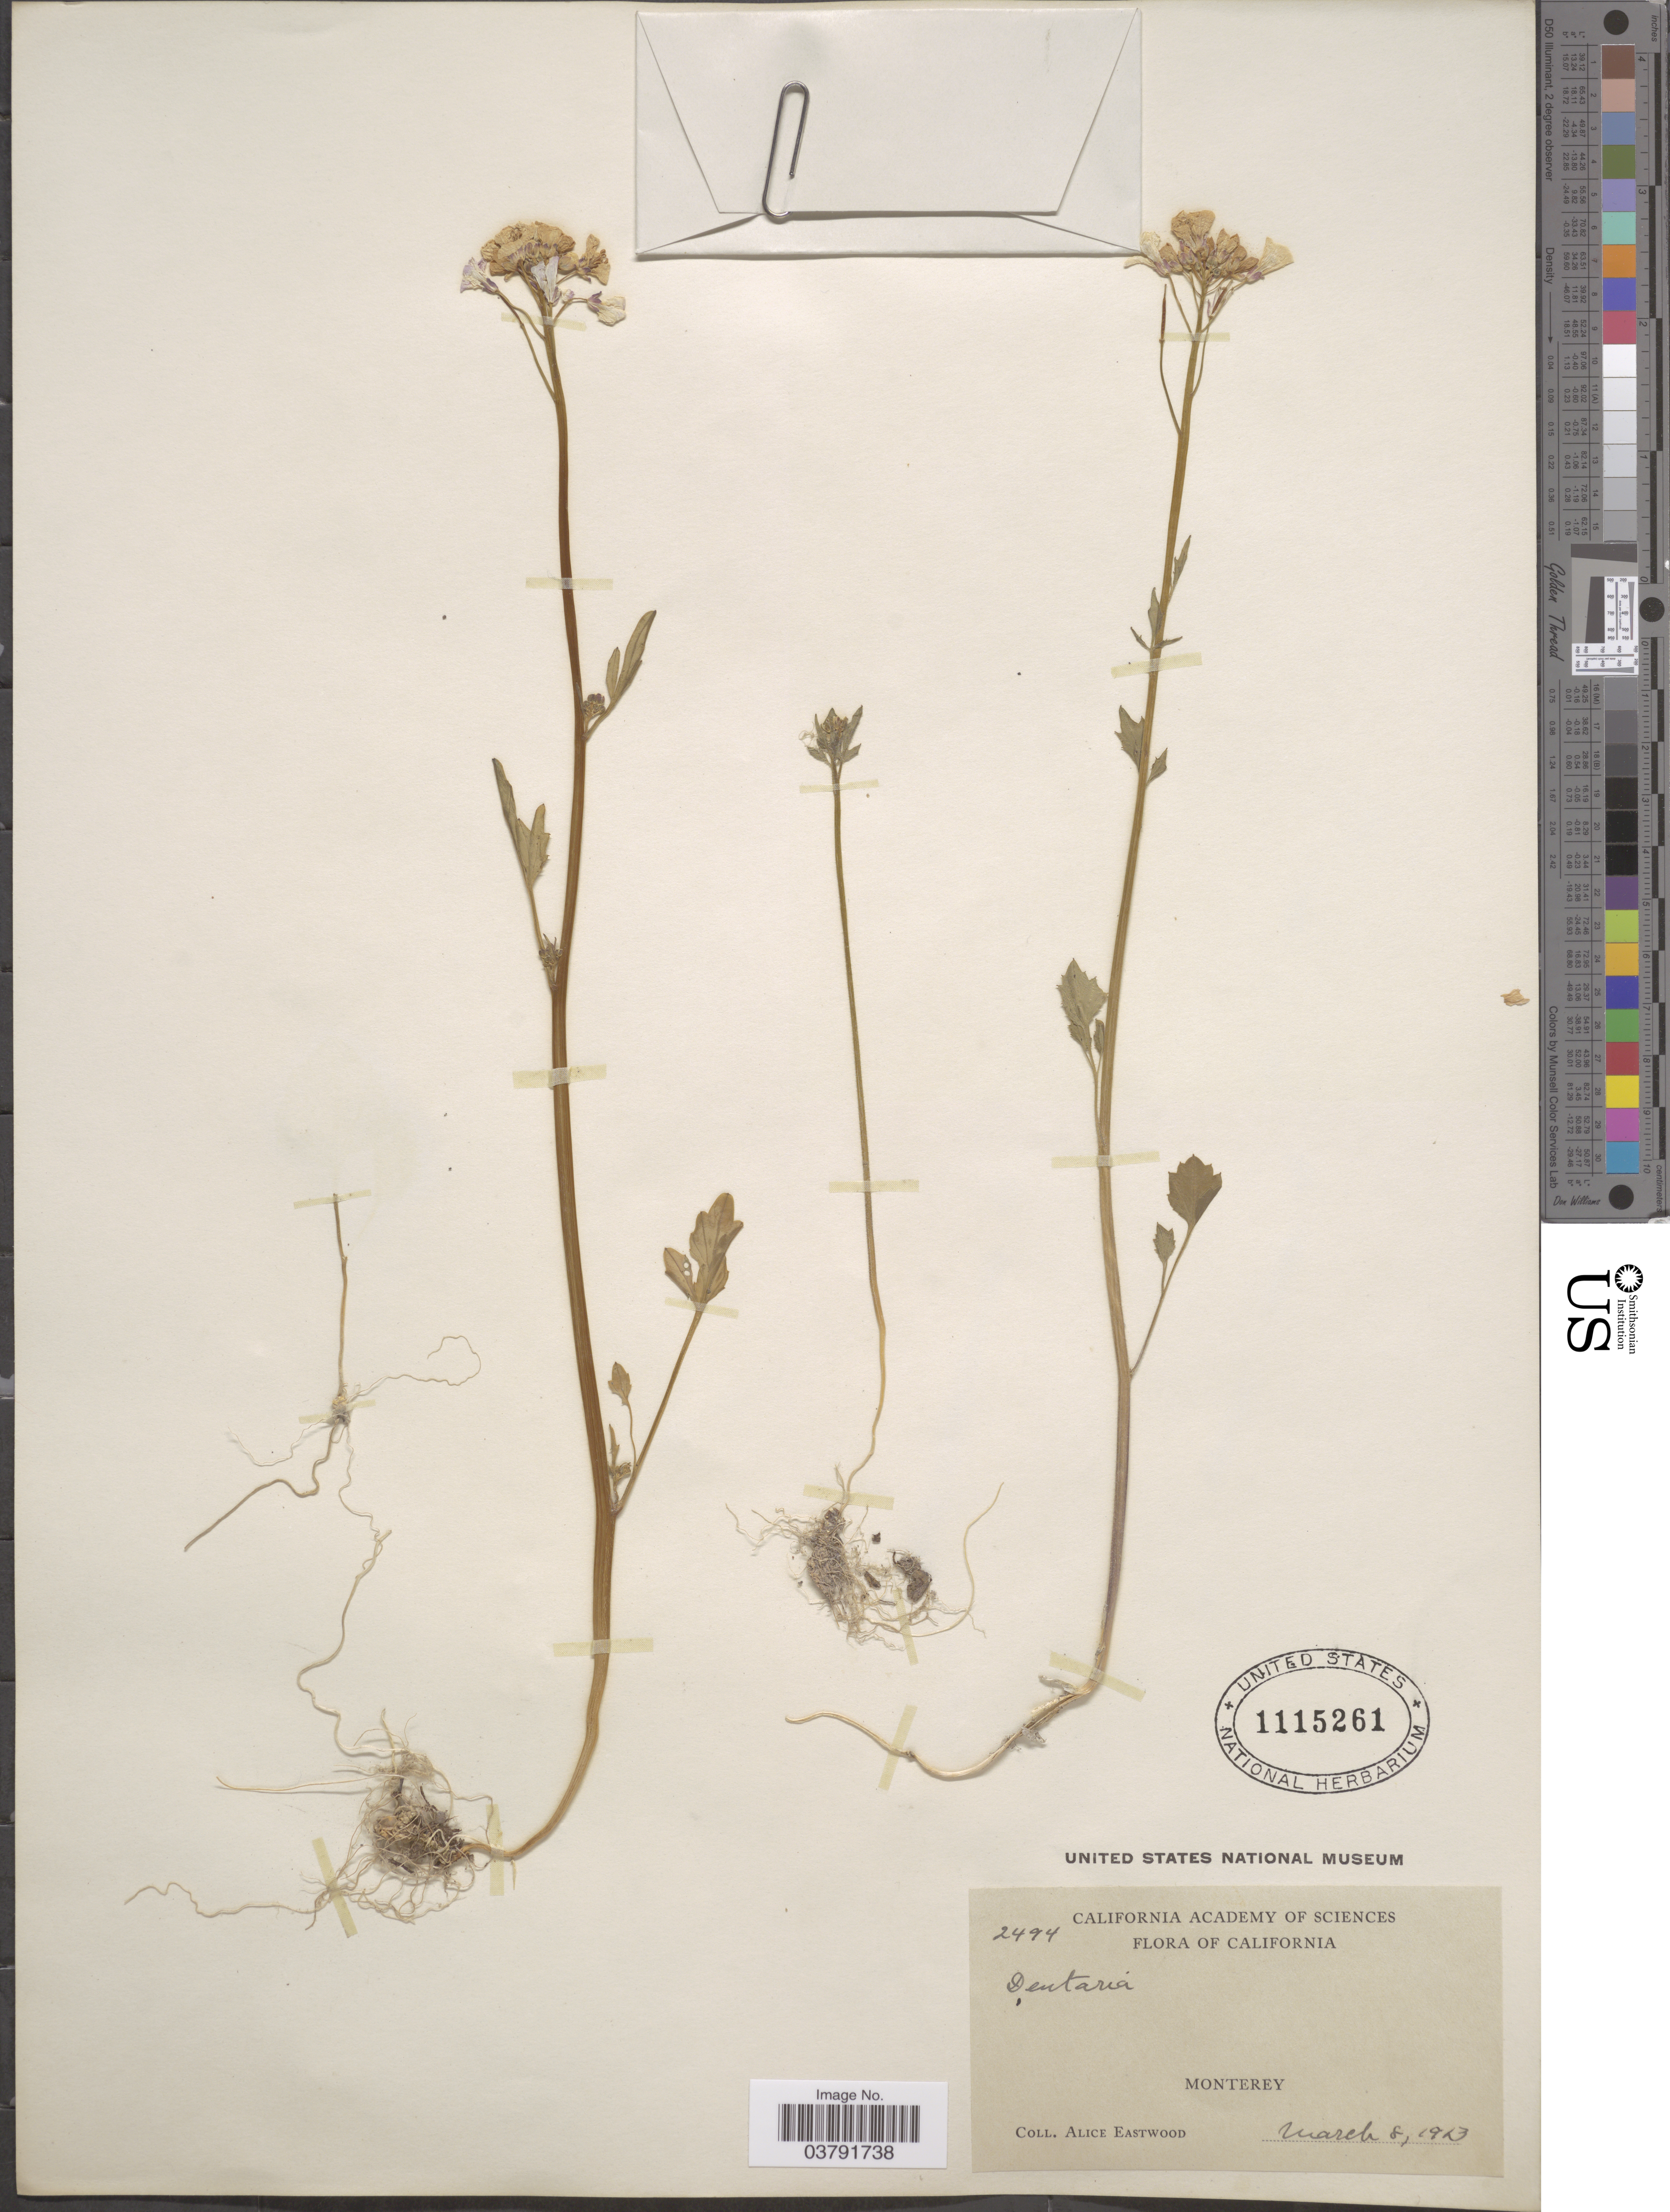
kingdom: Plantae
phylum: Tracheophyta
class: Magnoliopsida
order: Brassicales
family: Brassicaceae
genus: Dentaria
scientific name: Dentaria sp.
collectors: A. Eastwood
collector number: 2494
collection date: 1923-03-08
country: United States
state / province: California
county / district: Monterey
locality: Monterey.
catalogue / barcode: US 1115261